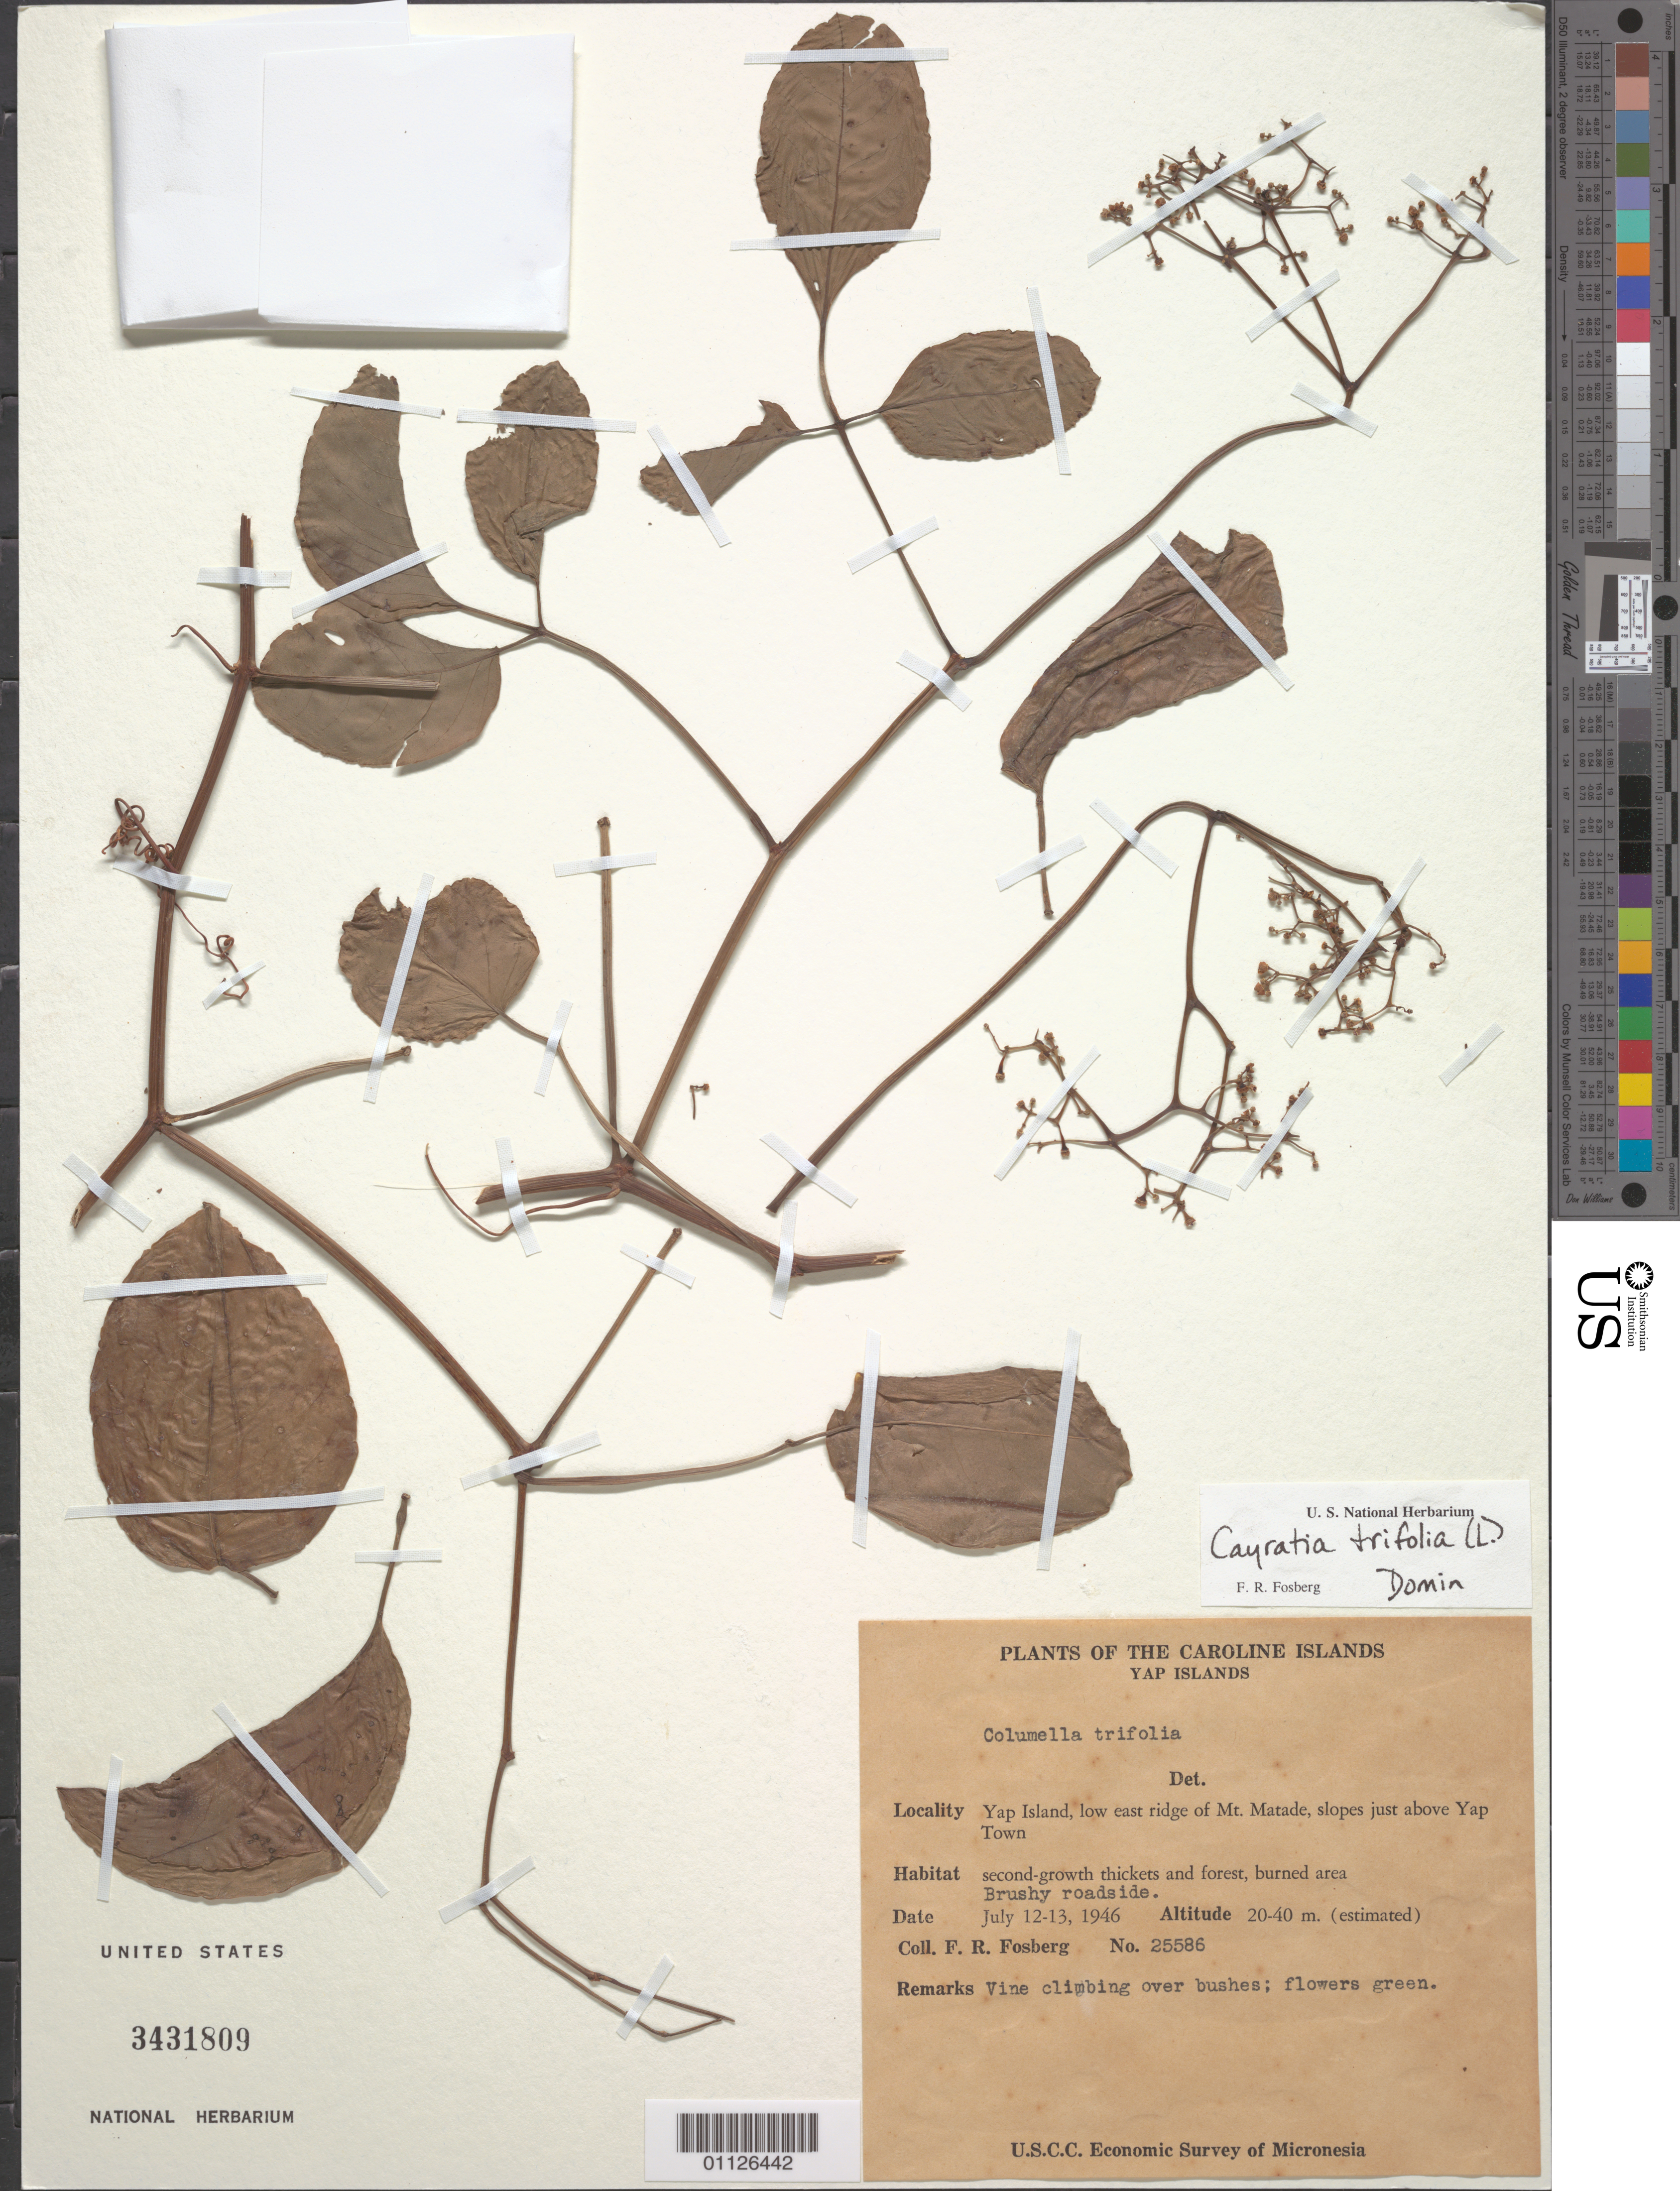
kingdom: Plantae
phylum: Tracheophyta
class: Magnoliopsida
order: Vitales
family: Vitaceae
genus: Causonis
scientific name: Causonis trifolia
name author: (L.) Mabb. & J. Wen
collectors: F. R. Fosberg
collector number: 25586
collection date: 1946-07-12/1946-07-13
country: Micronesia, Federated States of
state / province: Yap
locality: Caroline Islands, Yap Island, low E ridge of Mt Matade, slopes just above Yap Town.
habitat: Vine climbing over brushes. Second-growth thickets and forest, burned area. Brushy roadside.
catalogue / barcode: US 3431809